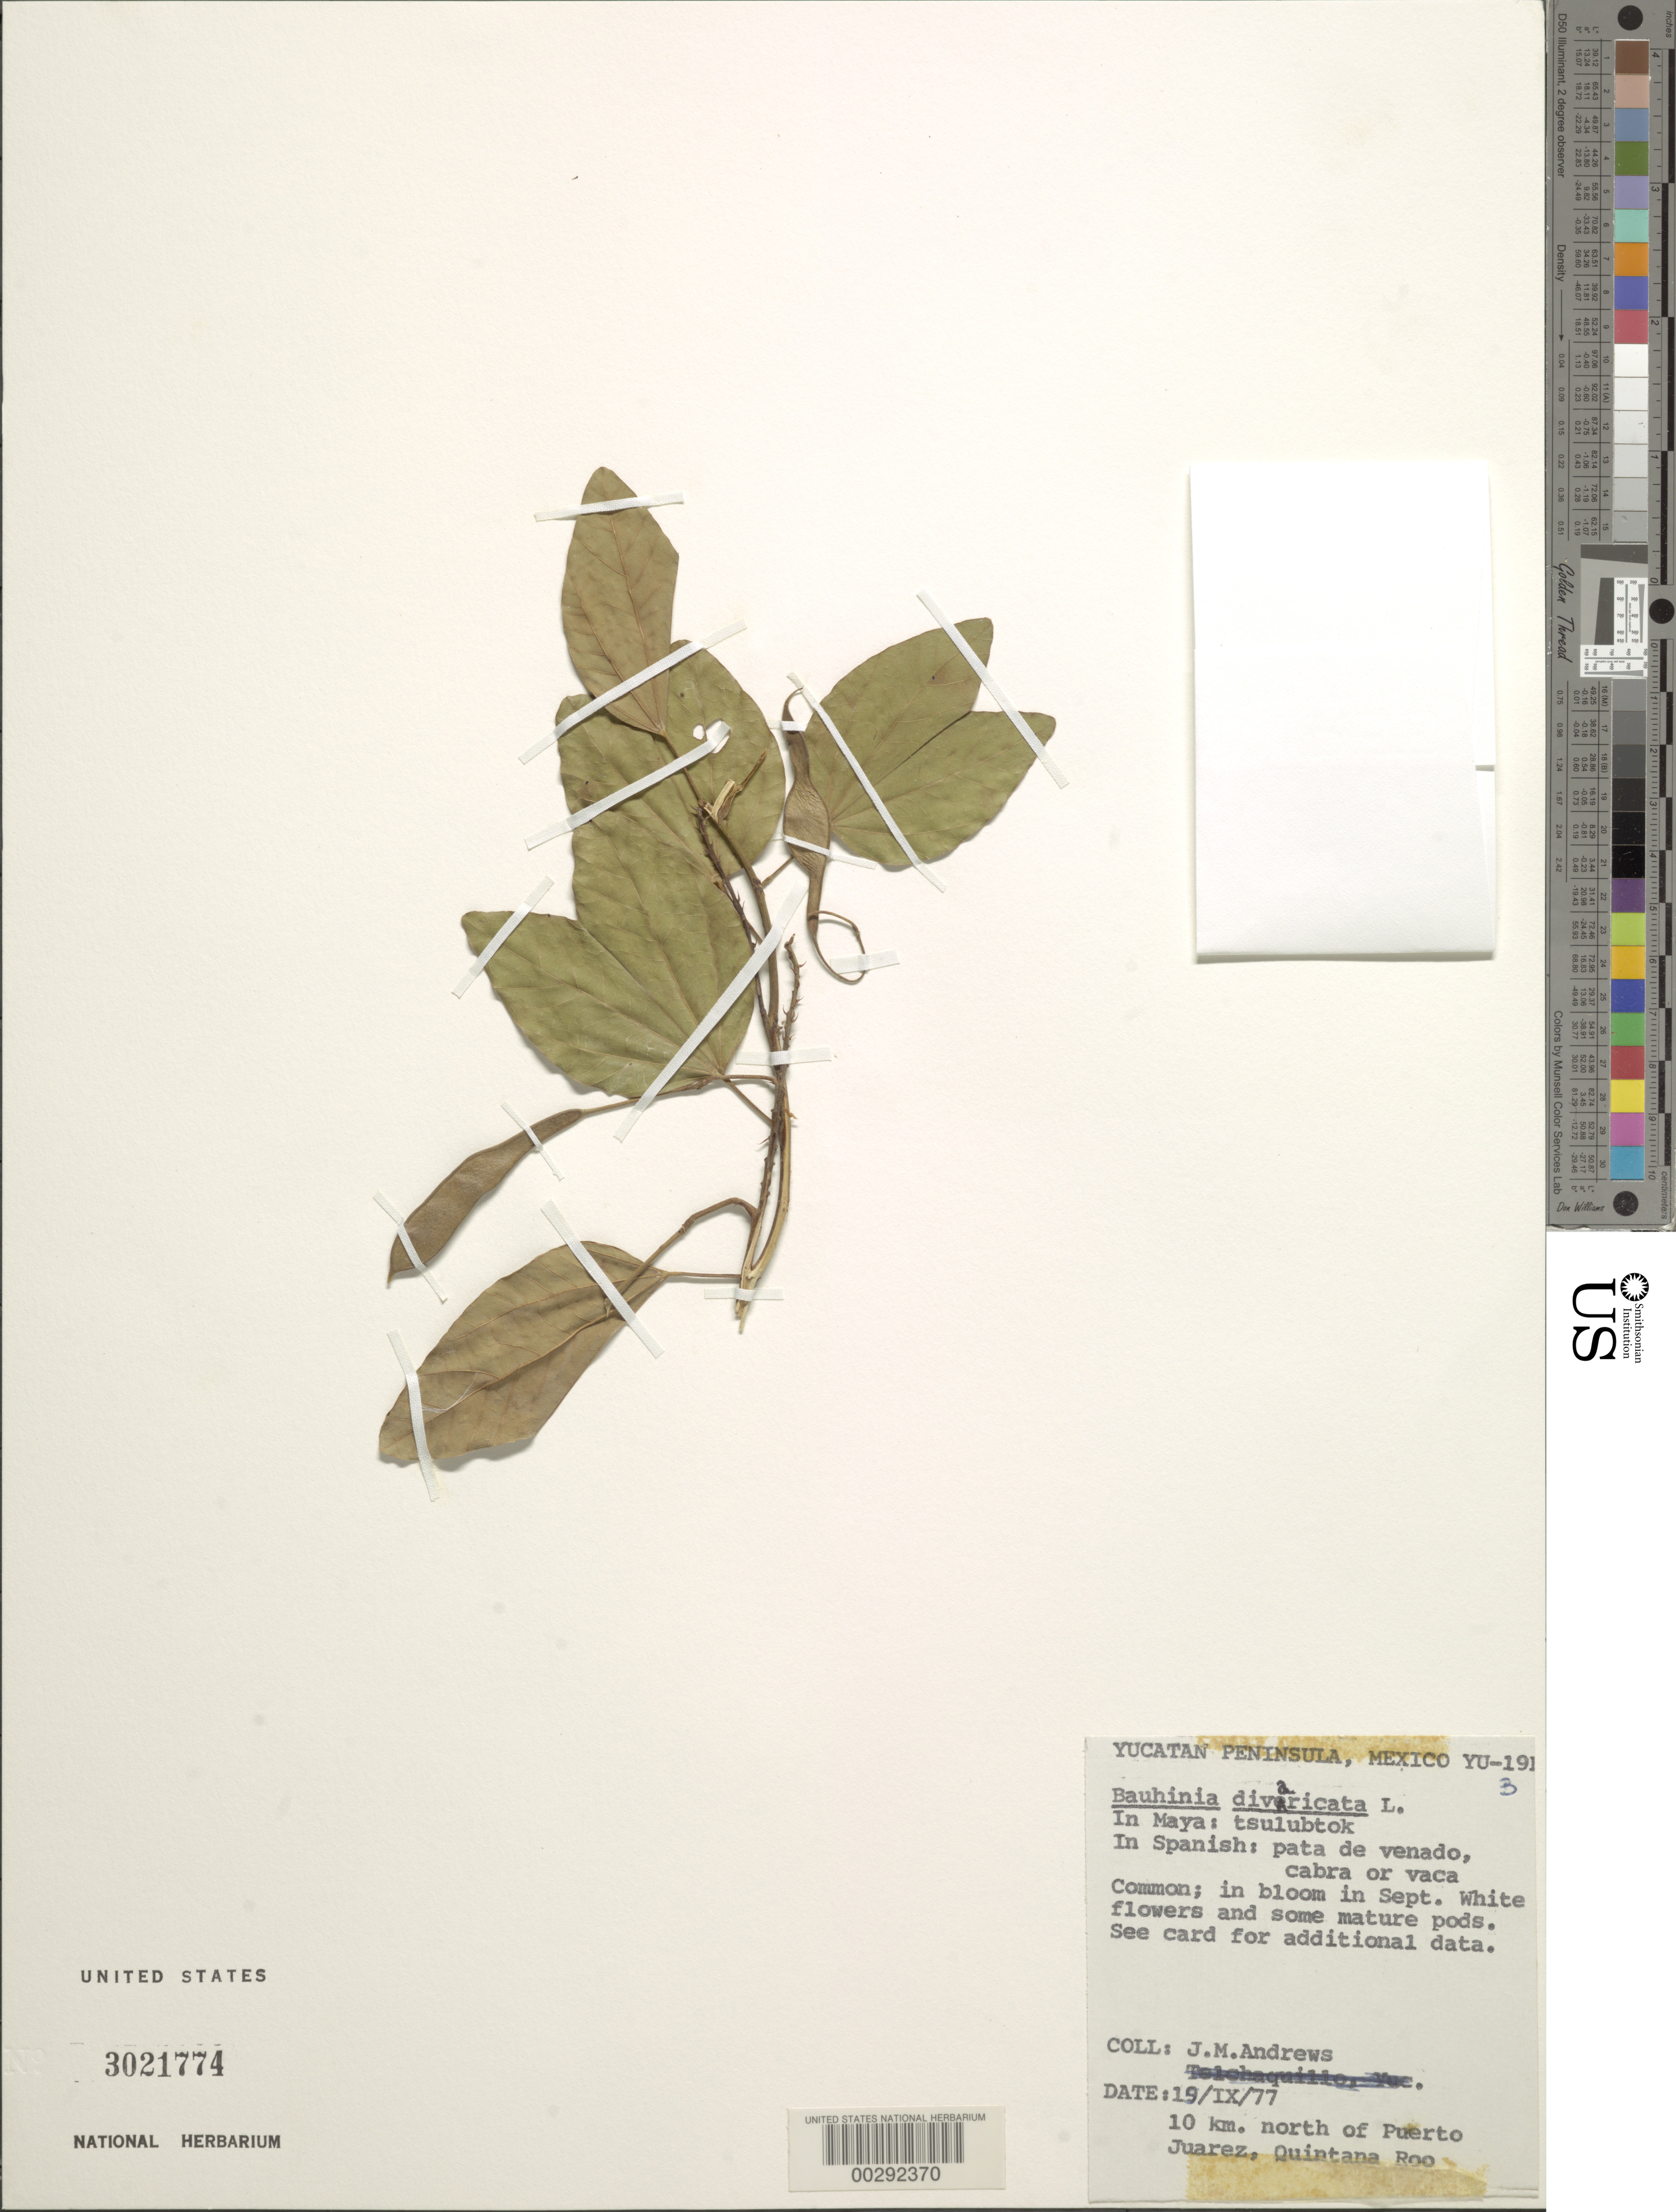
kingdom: Plantae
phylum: Tracheophyta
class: Magnoliopsida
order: Fabales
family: Fabaceae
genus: Bauhinia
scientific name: Bauhinia divaricata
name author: L.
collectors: J. M. Andrews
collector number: Yu-1913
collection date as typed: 19 Sep 1977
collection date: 1977-09-19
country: Mexico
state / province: Quintana Roo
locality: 10 km N of Puerto Juarez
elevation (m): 244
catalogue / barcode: US 3021774